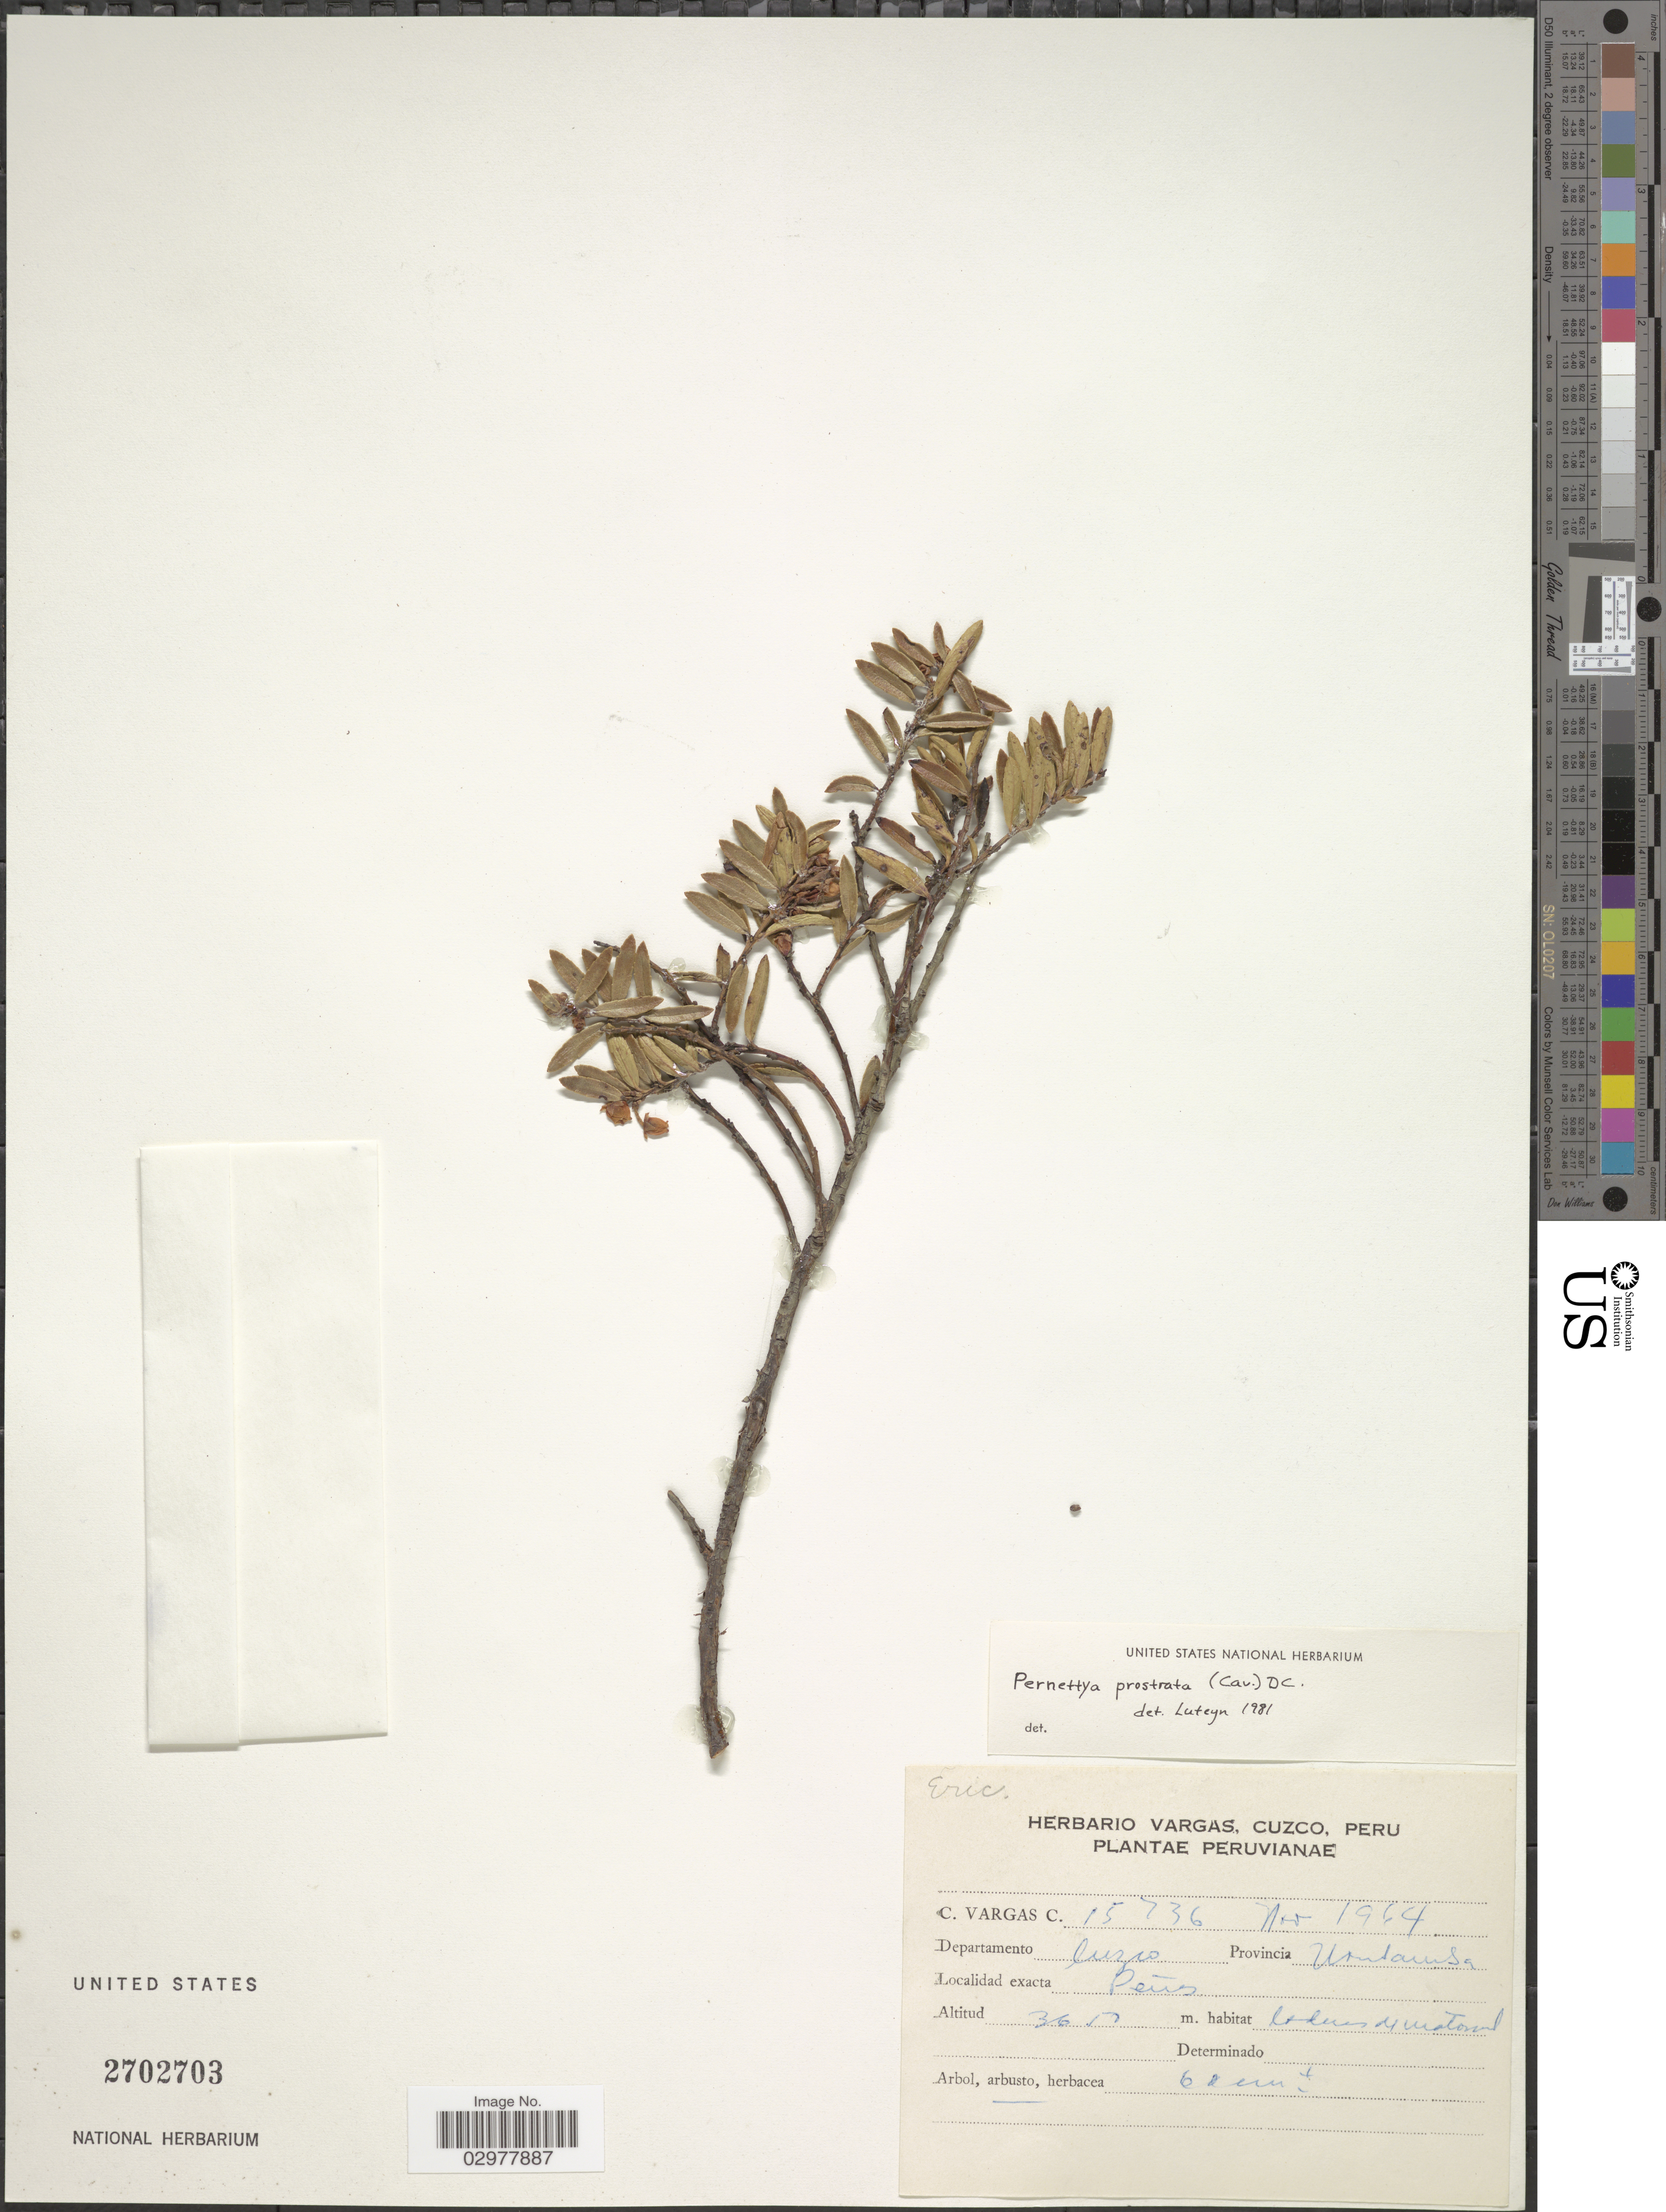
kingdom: Plantae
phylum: Tracheophyta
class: Magnoliopsida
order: Ericales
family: Ericaceae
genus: Pernettya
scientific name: Pernettya prostrata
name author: (Cav.) DC.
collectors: C. Vargas Calderón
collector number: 15736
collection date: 1964-11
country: Peru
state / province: Cusco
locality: Departamento Cuzco. Provincia Urubamba. Peñas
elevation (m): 3650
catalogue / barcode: US 2702703